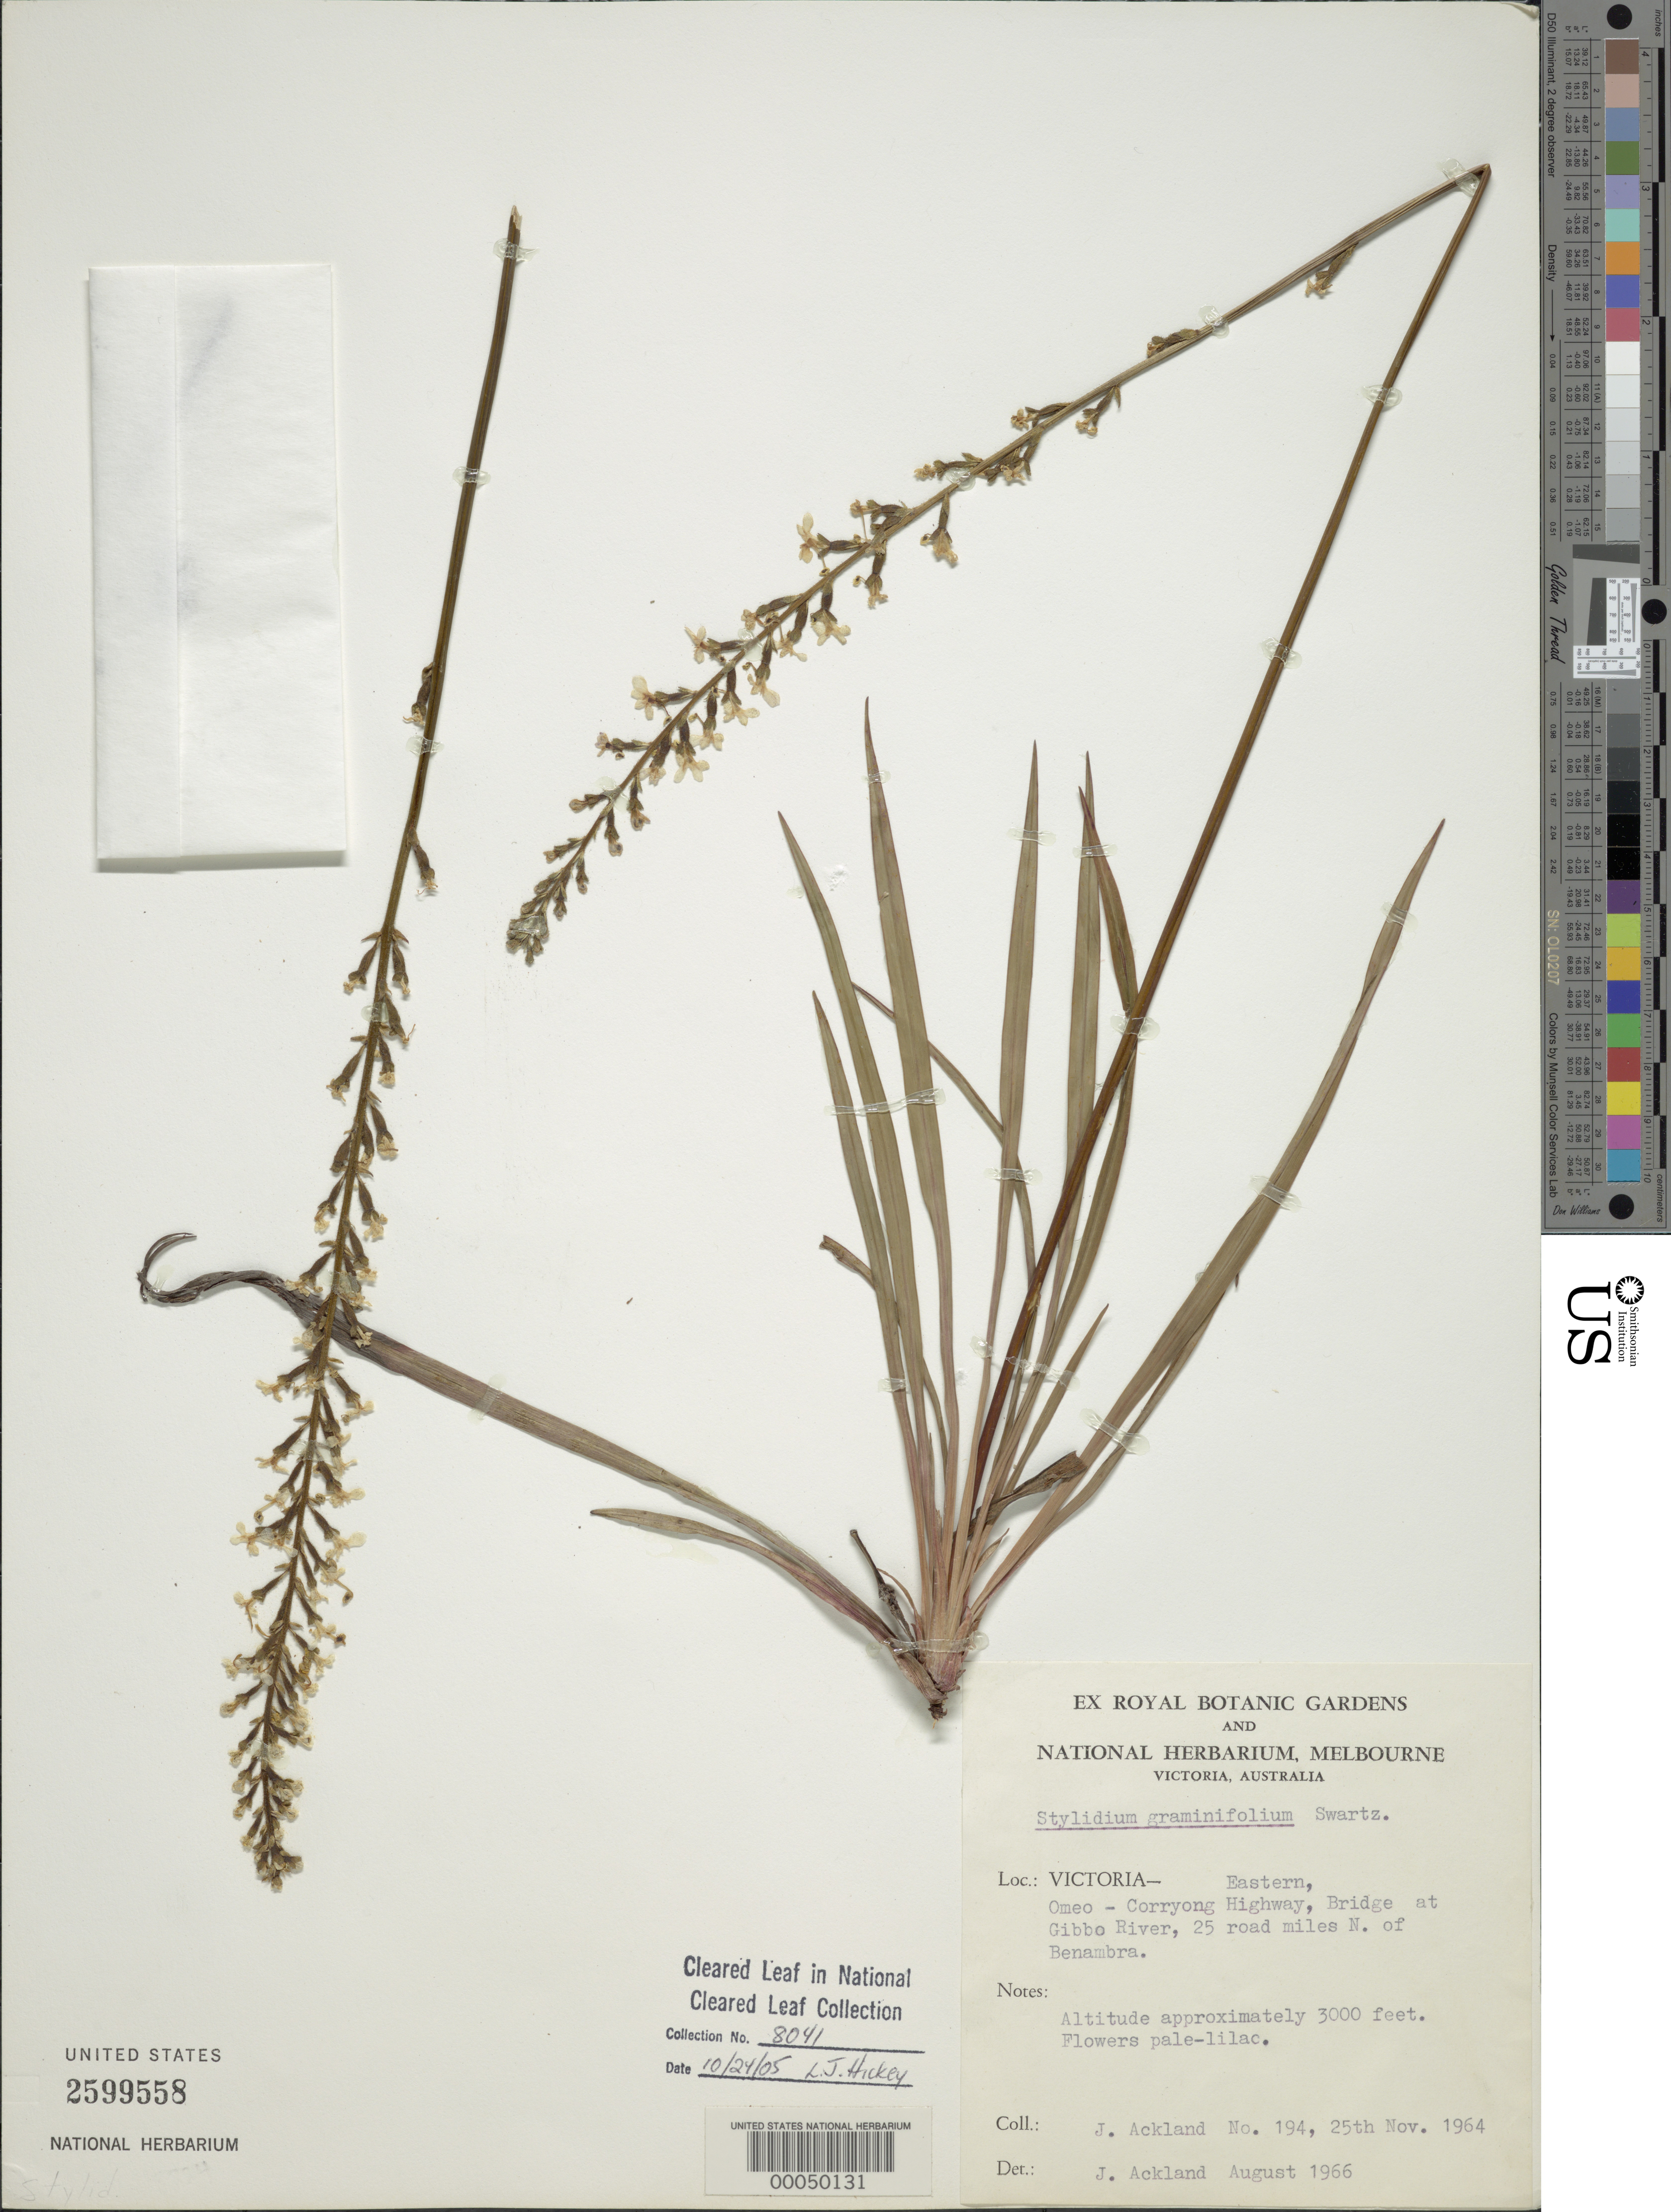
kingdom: Plantae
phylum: Tracheophyta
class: Magnoliopsida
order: Asterales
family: Stylidiaceae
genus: Stylidium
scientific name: Stylidium graminifolium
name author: Sw. ex Willd.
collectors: J. J. Ackland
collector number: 194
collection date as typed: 25 Nov 1964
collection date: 1964-11-25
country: Australia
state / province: Victoria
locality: Omeo-corryong highway, bridge at gibbo river, 25 road miles n of benambra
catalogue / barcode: US 2599558